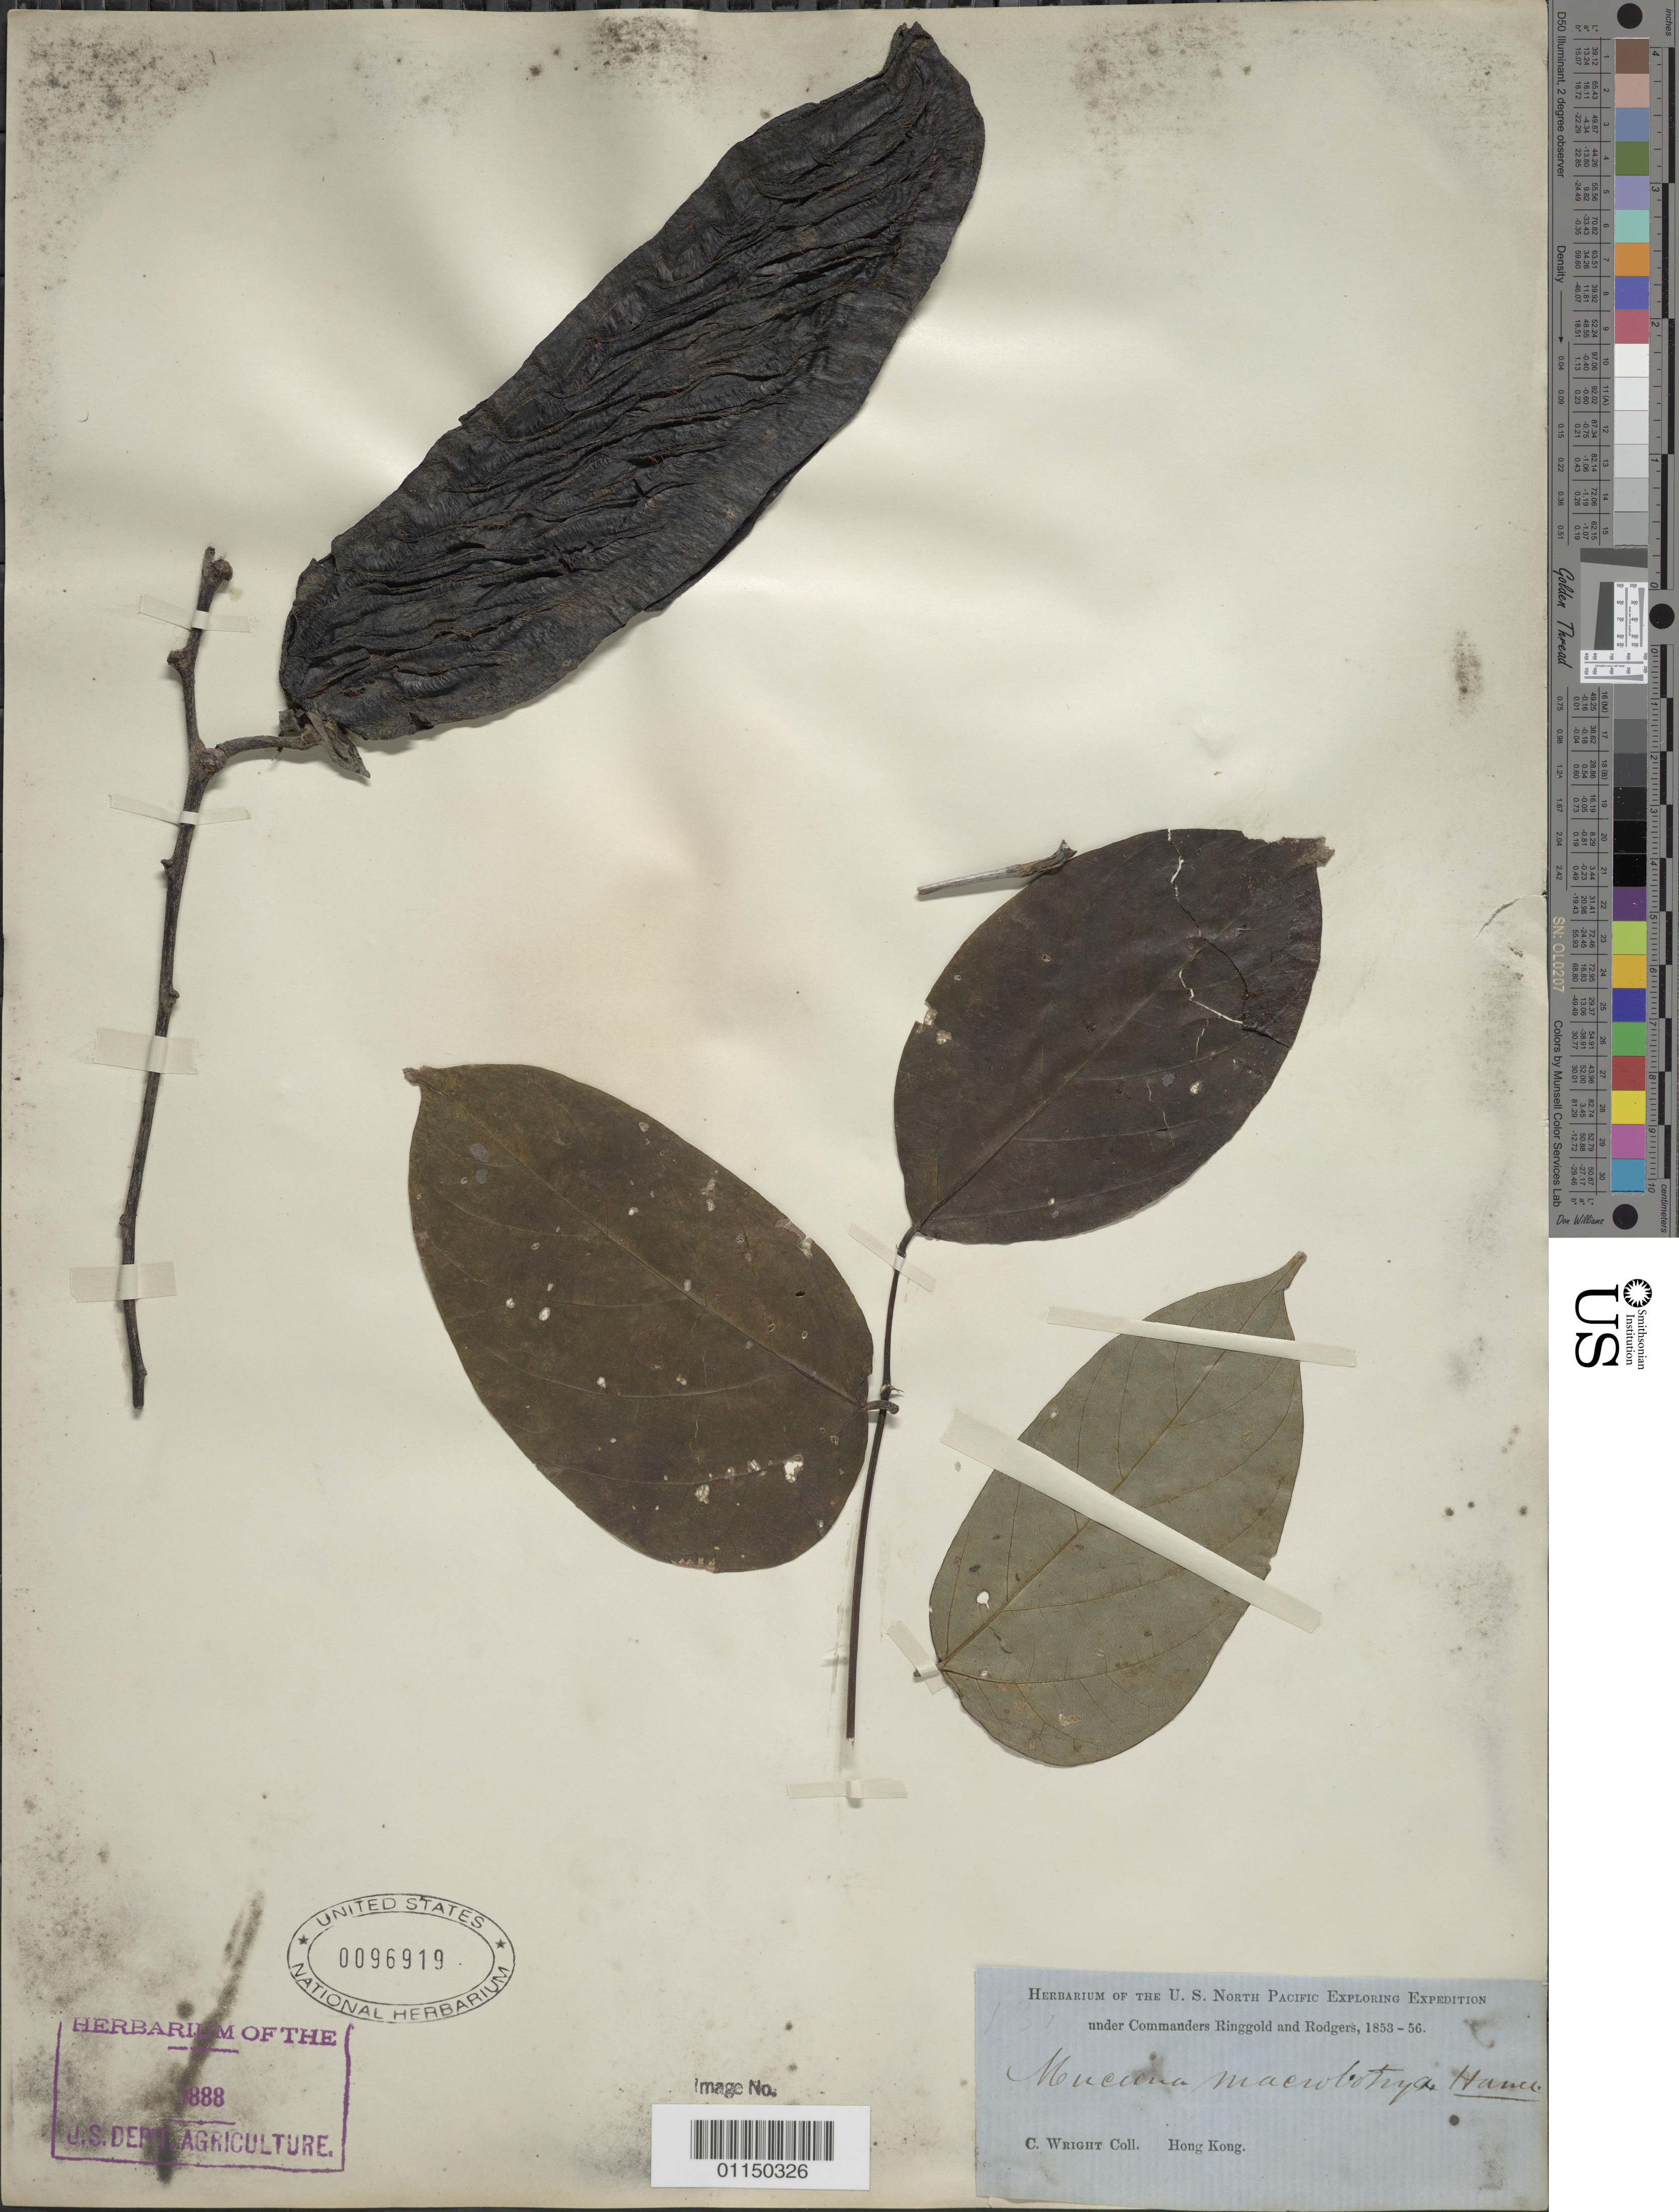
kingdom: Plantae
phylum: Tracheophyta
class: Magnoliopsida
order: Fabales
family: Fabaceae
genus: Mucuna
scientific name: Mucuna macrobotrys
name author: Hance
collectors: C. Wright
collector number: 135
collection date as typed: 1853 to -- -- 1856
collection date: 1853/1856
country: China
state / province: Hong Kong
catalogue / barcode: US 96919